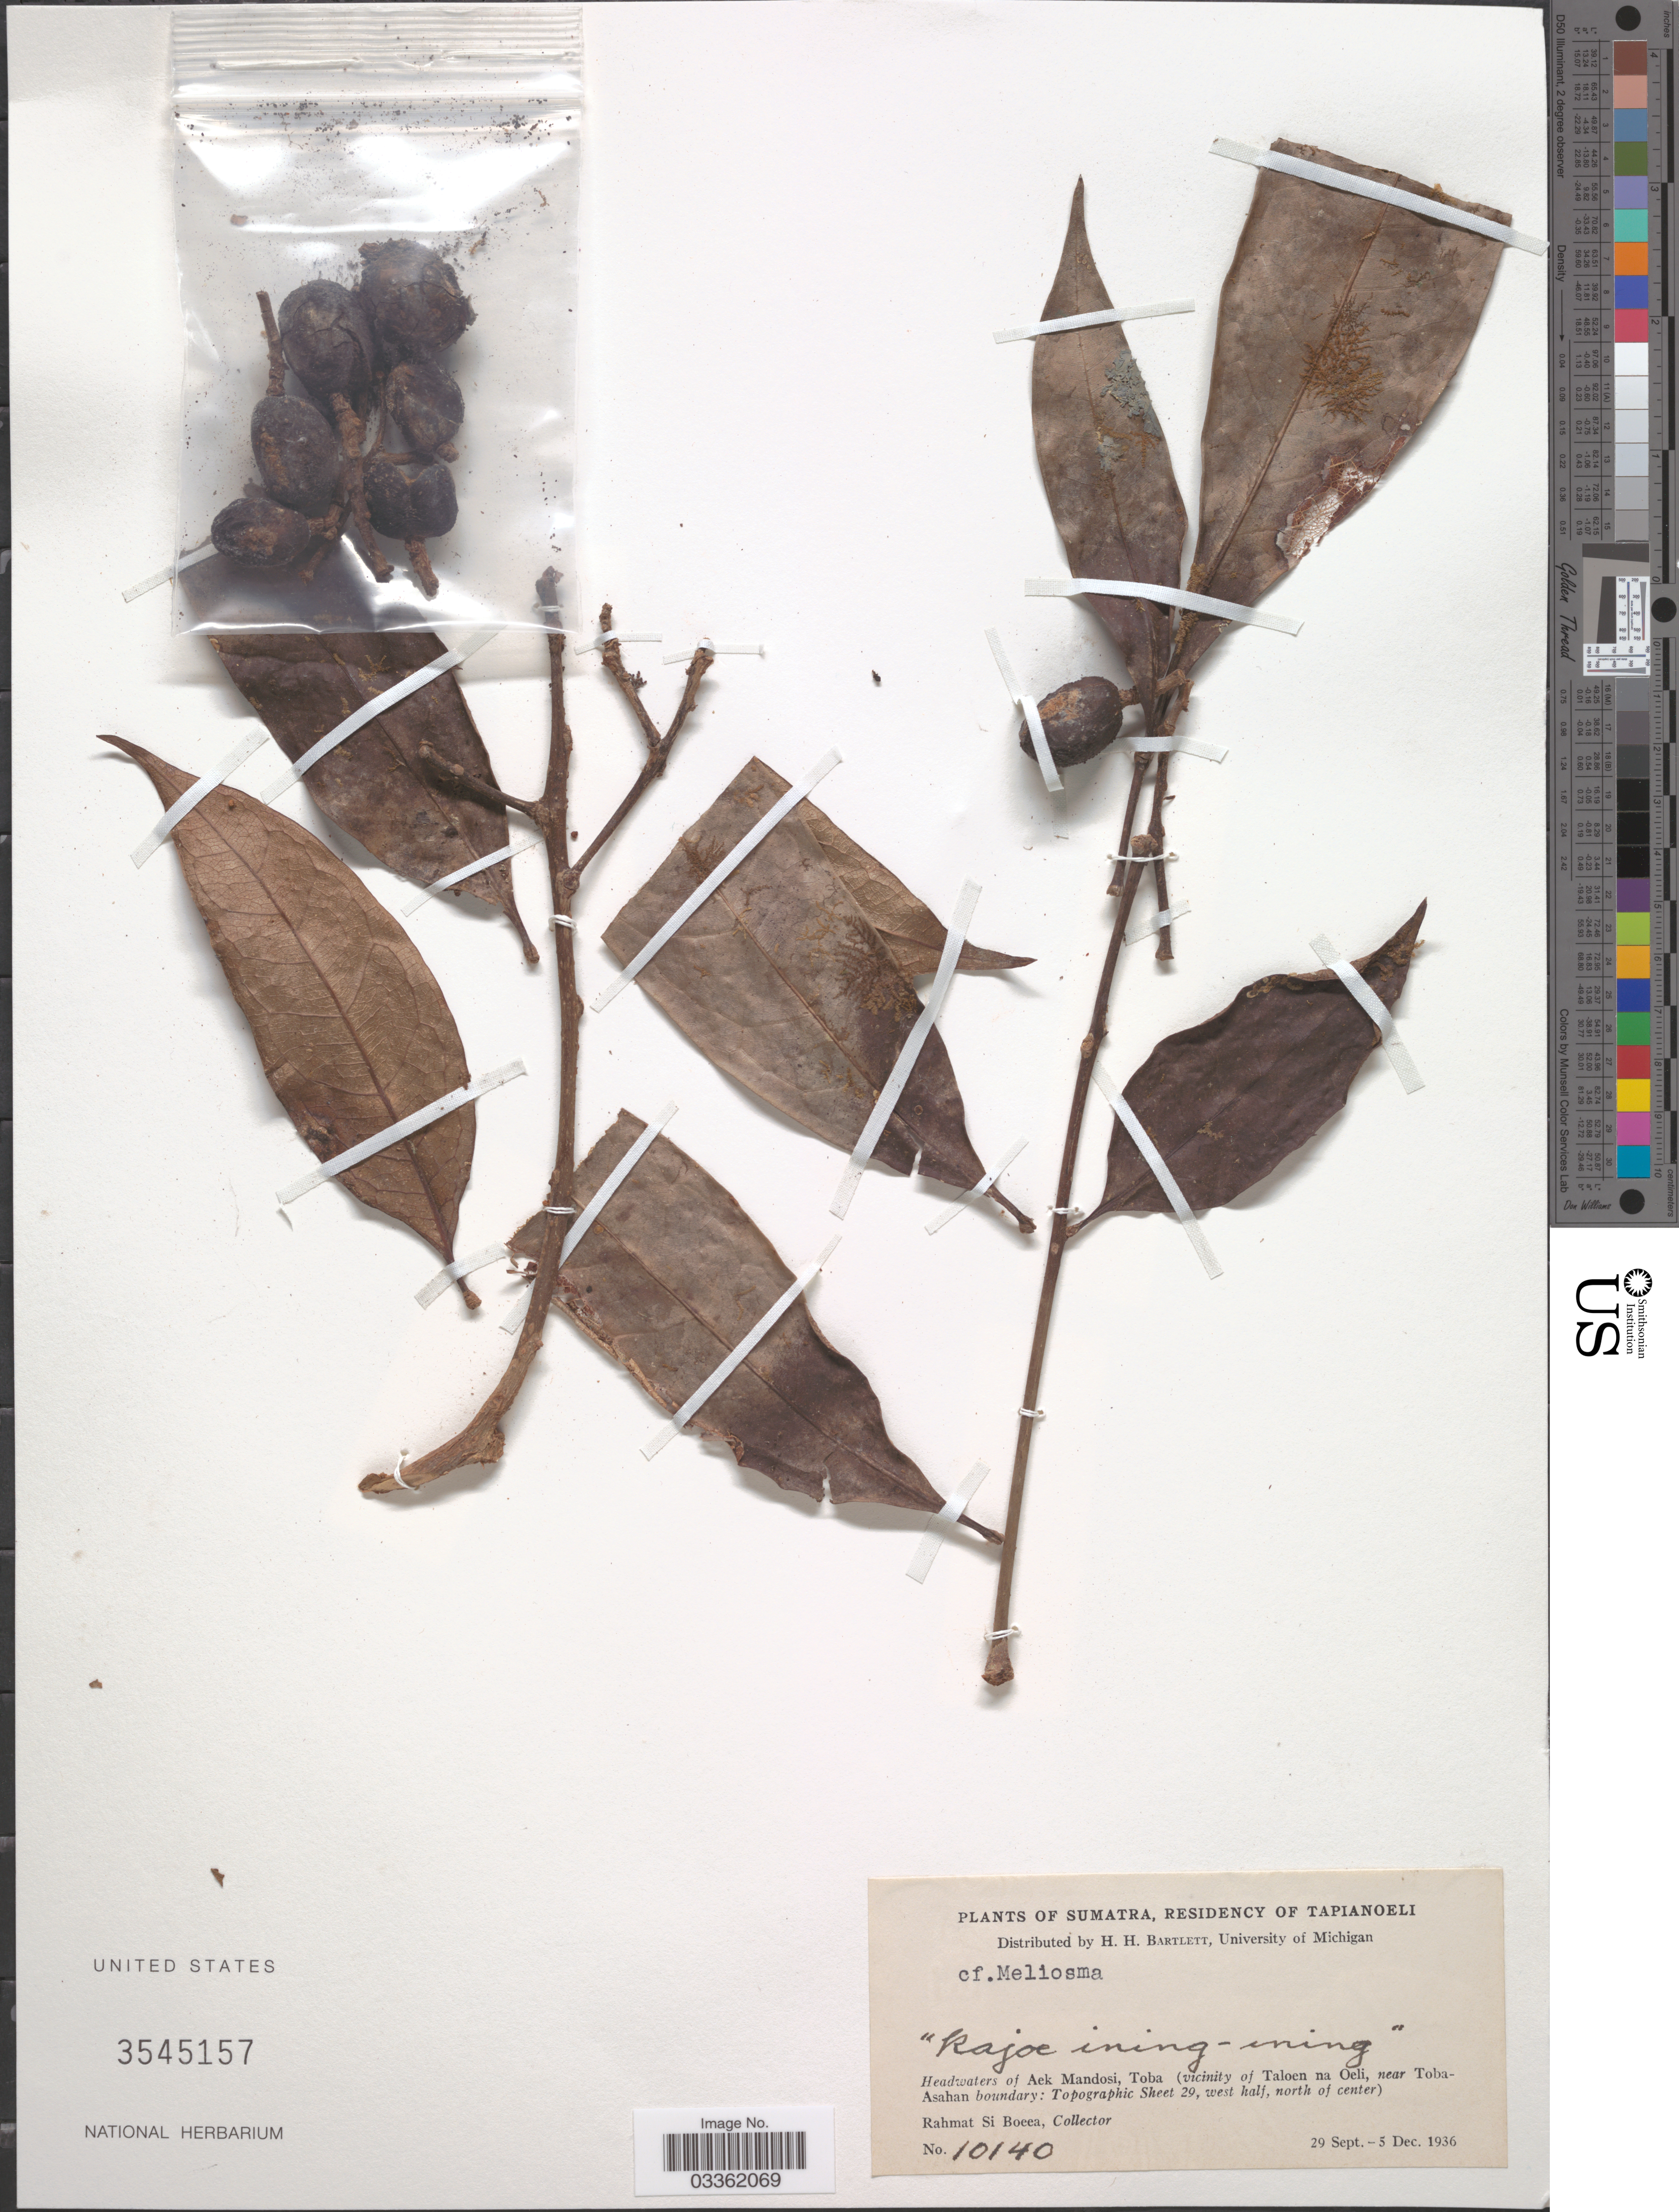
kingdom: Plantae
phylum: Tracheophyta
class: Magnoliopsida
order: Proteales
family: Sabiaceae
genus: Meliosma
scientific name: Meliosma sp.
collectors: Rahmat Si Boeea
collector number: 10140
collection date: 1936-09-29/1936-12-05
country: Indonesia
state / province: Sumatra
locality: Residency of Tapianoeli. Headwaters of Aek Mandosi, Toba (vicinity of Taloen na Oeli, near Toba-Asahan boundary: Topographic Sheet 29, west half, north of center).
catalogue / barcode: US 3545157